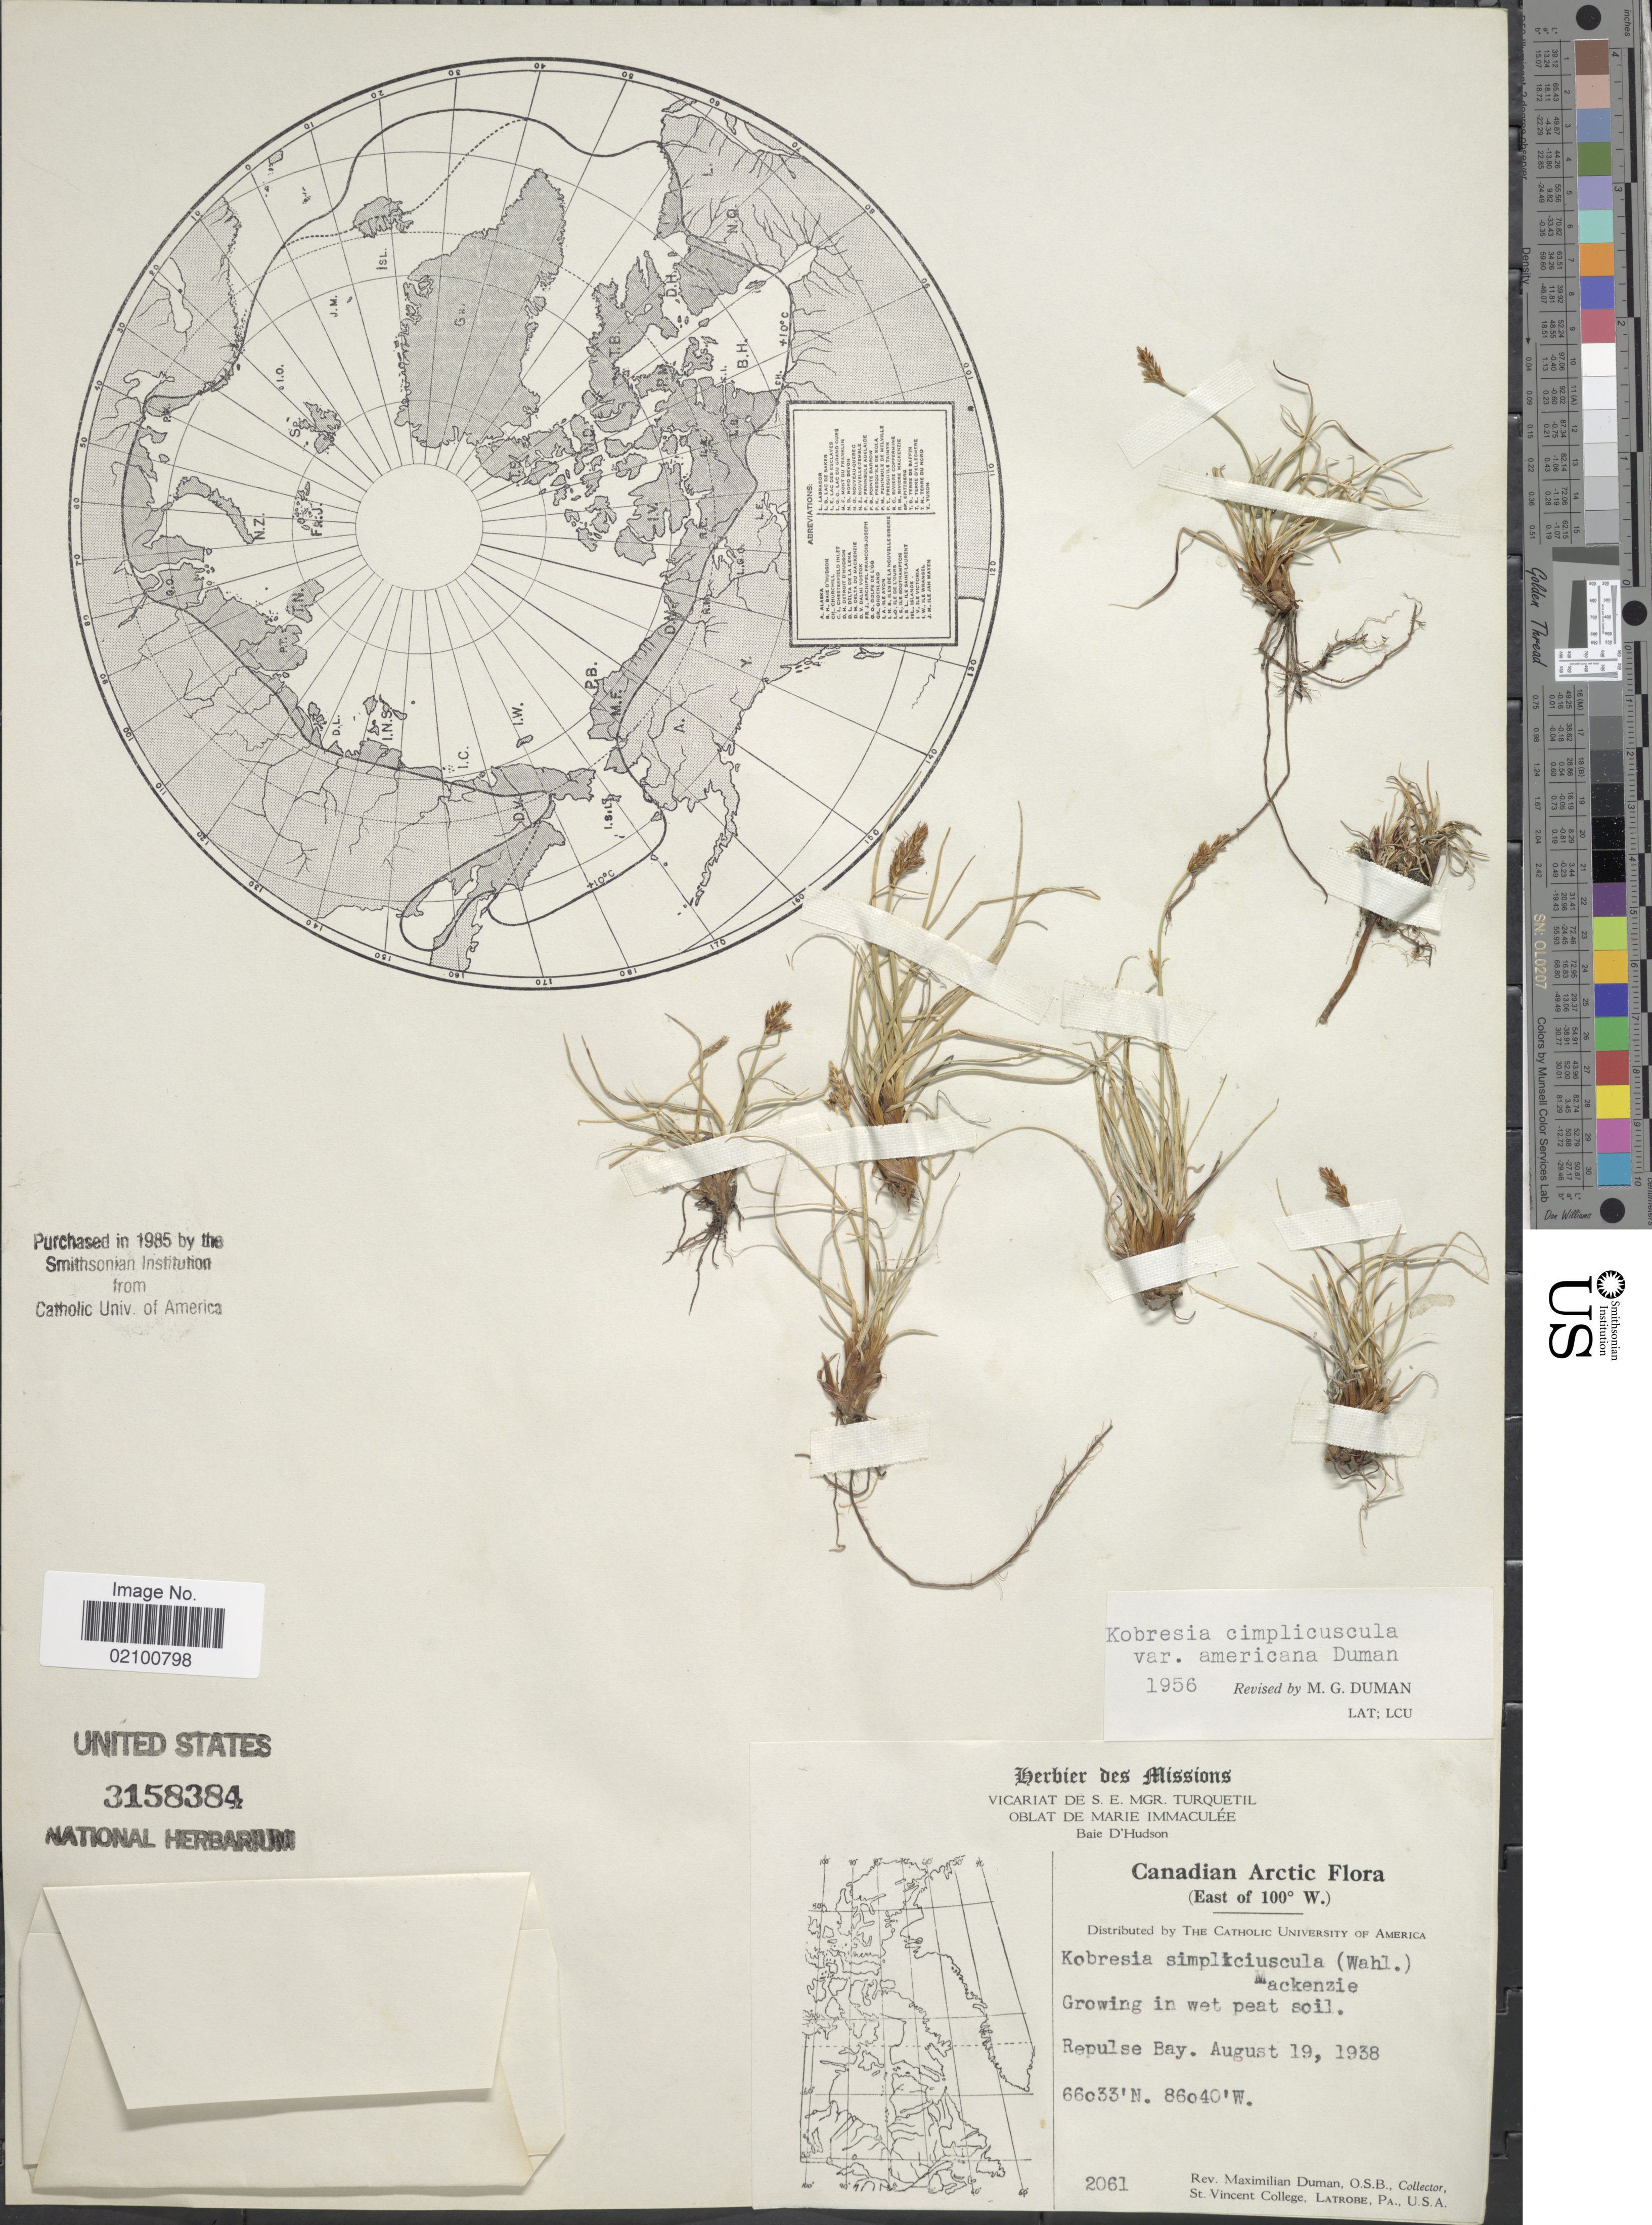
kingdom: Plantae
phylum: Tracheophyta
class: Liliopsida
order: Poales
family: Cyperaceae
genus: Carex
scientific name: Carex simpliciuscula subsp. simpliciuscula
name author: Wahlenb.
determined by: Strong, M. T., (US), Smithsonian Institution - National Museum of Natural History (UNITED STATES)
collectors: M. Duman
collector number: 2061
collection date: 1938-08-19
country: Canada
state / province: Nunavut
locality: Canadian Arctic, Repulse Bay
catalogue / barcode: US 3158384